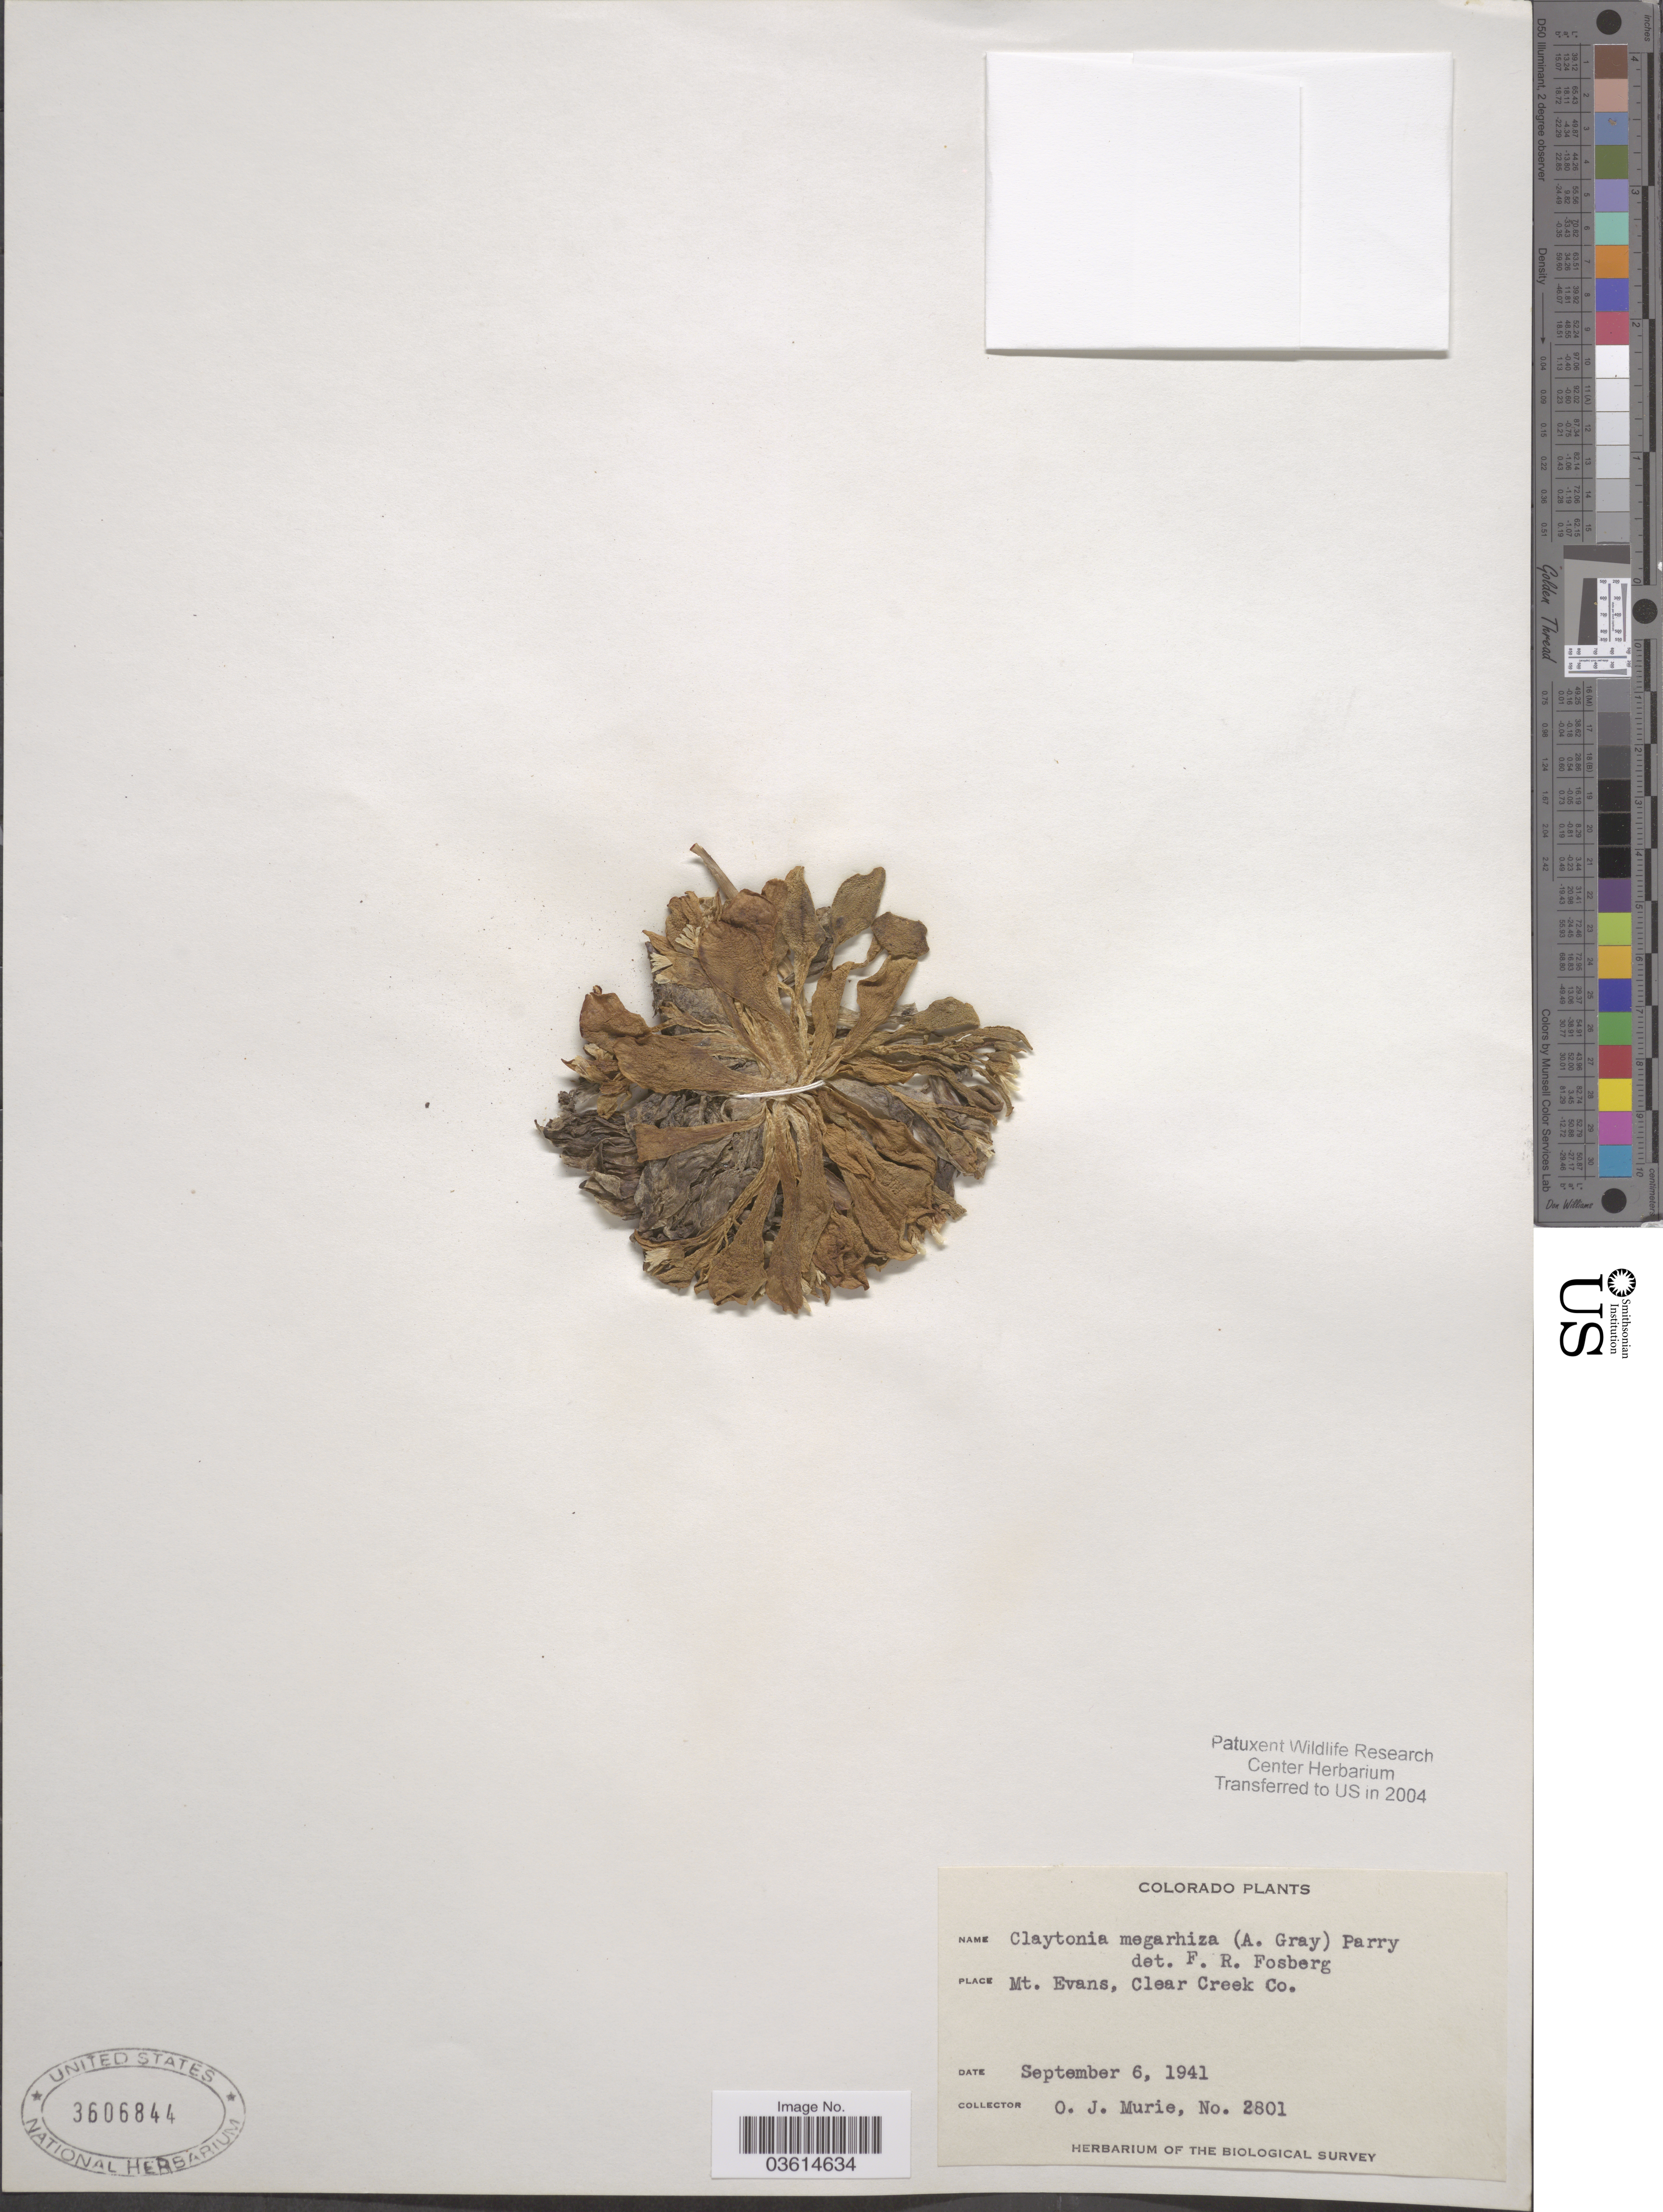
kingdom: Plantae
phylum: Tracheophyta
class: Magnoliopsida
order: Caryophyllales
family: Montiaceae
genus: Claytonia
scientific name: Claytonia megarhiza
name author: (A. Gray) Parry ex S. Watson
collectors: O. Murie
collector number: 2801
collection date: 1941-09-06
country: United States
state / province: Colorado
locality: Mt. Evans, Clear Creek Co.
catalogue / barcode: US 3606844